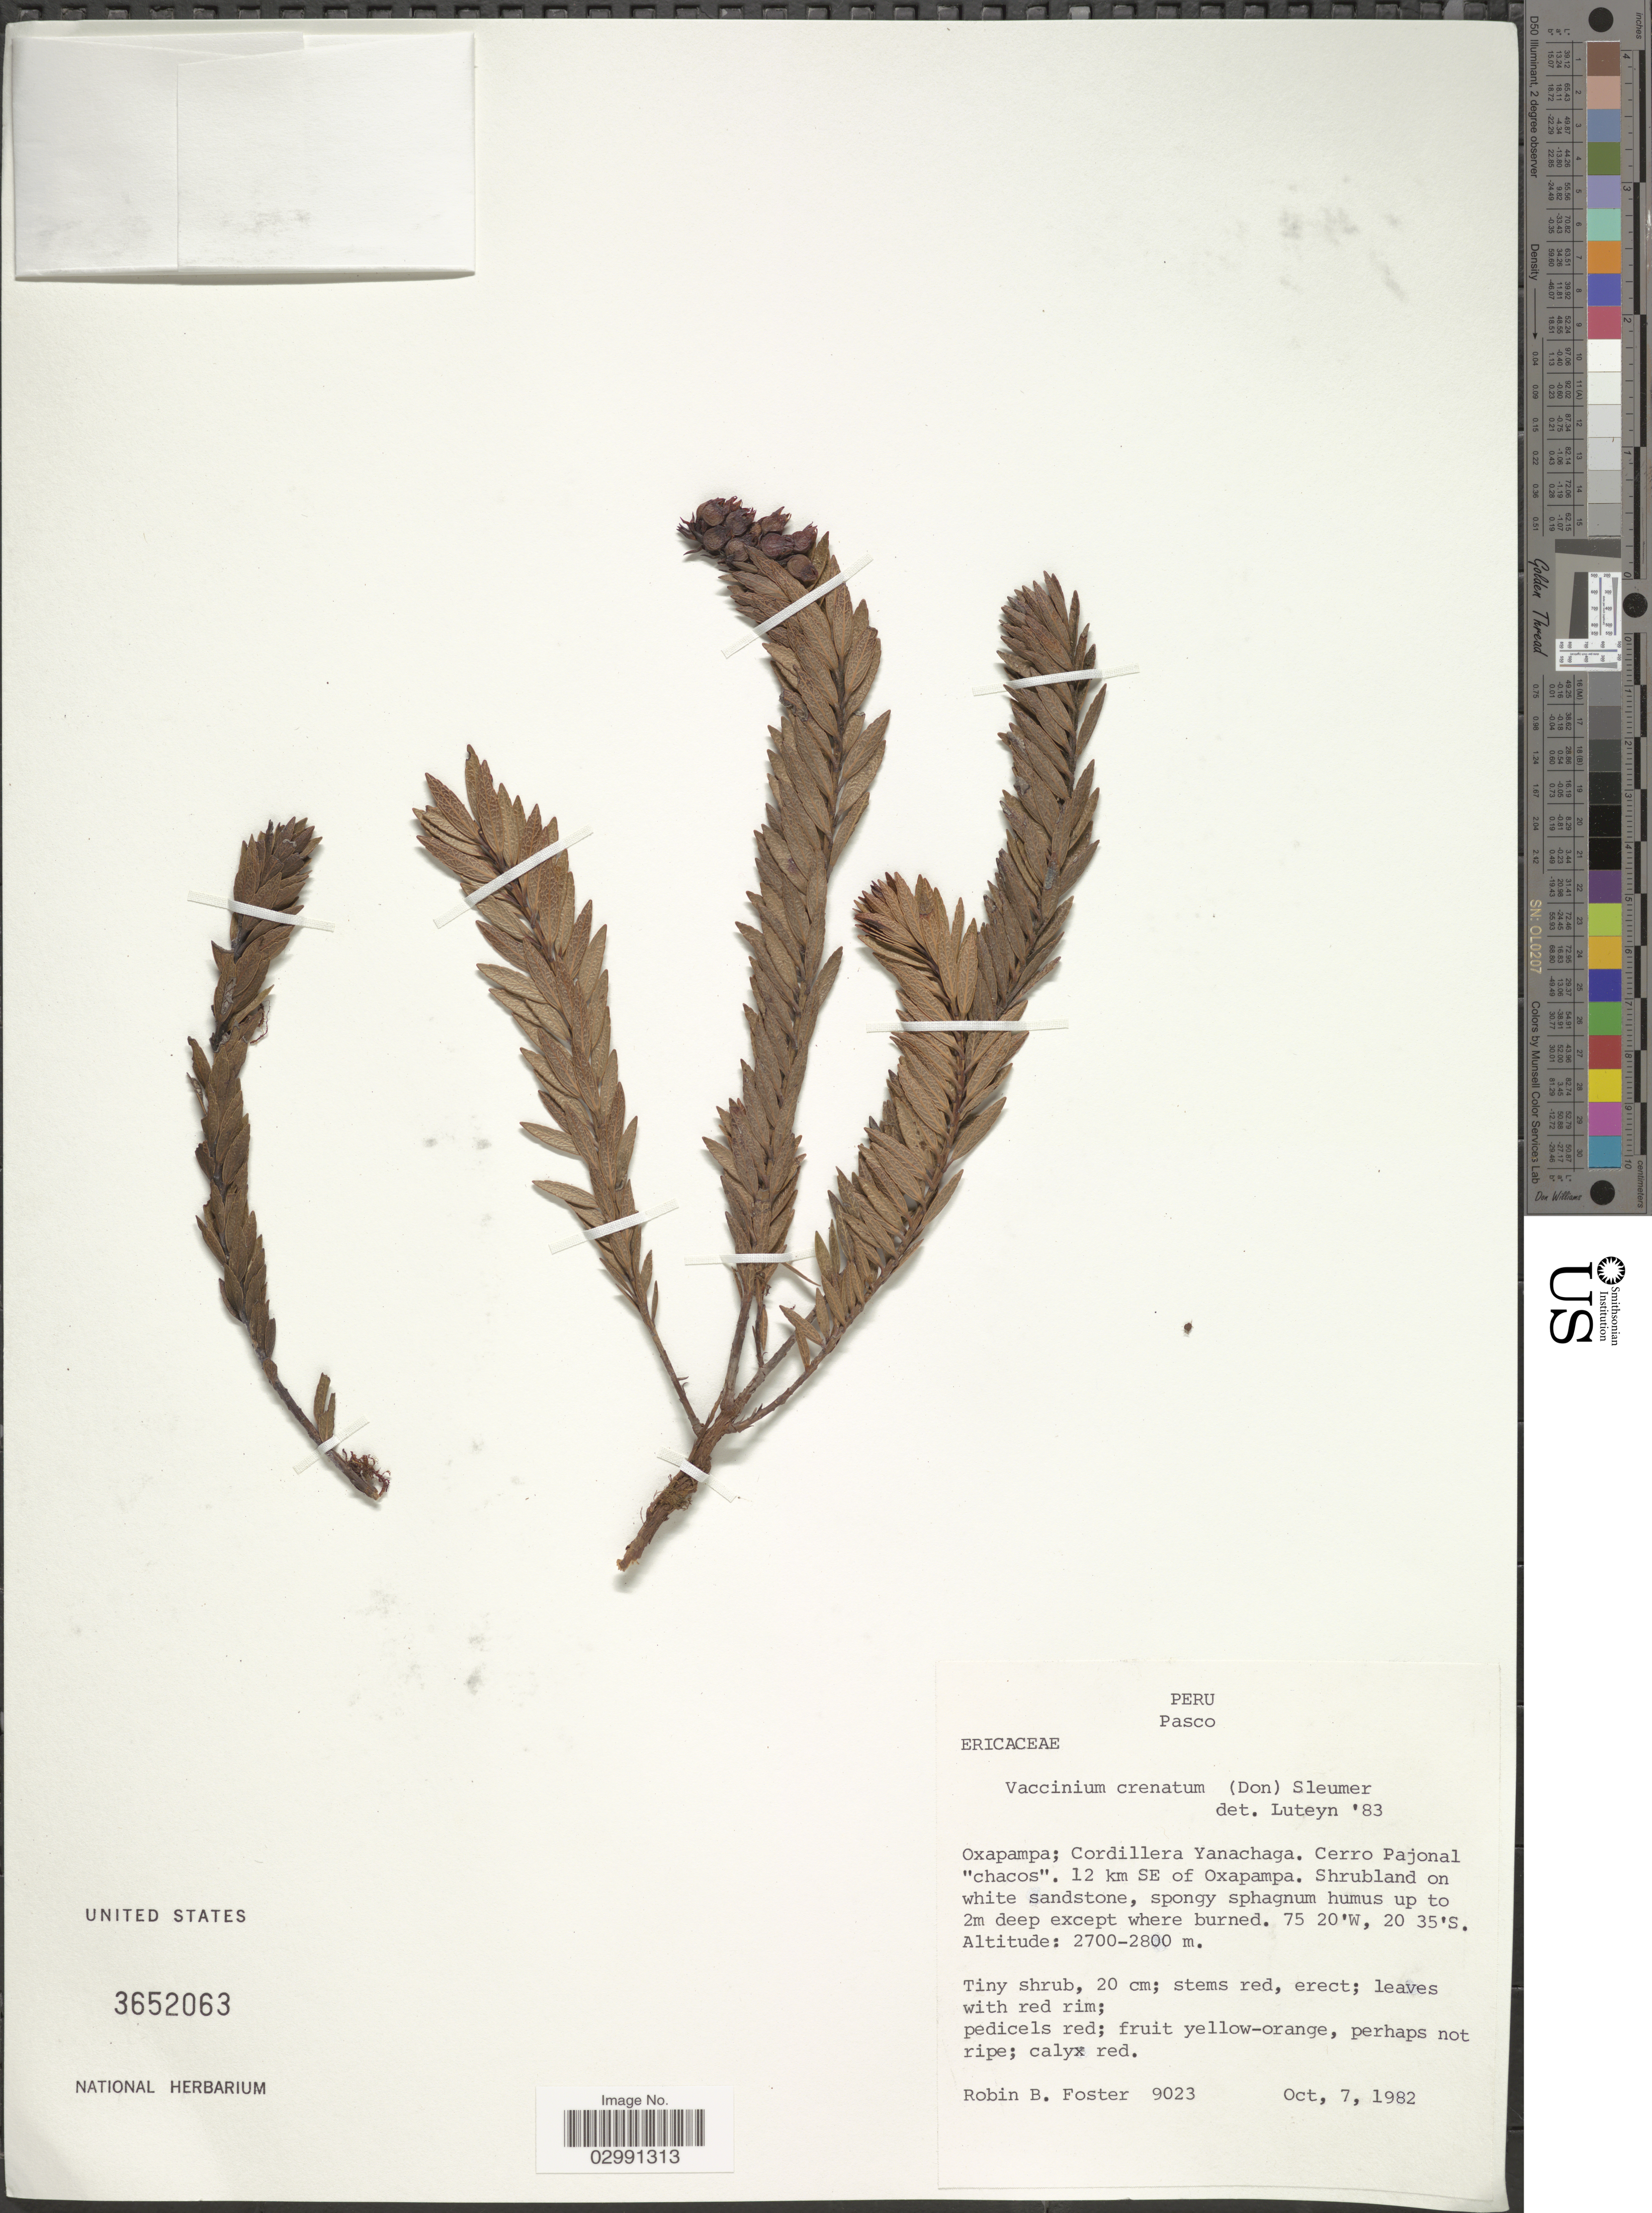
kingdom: Plantae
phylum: Tracheophyta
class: Magnoliopsida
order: Ericales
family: Ericaceae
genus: Vaccinium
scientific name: Vaccinium crenatum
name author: (G. Don) Sleumer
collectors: R. B. Foster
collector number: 9023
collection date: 1982-10-07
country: Peru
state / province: Pasco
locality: Oxapampa; Cordillera Yanachaga. Cerro Pajonal "chacos". 12 km SE of Oxapampa.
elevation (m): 2700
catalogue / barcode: US 3652063